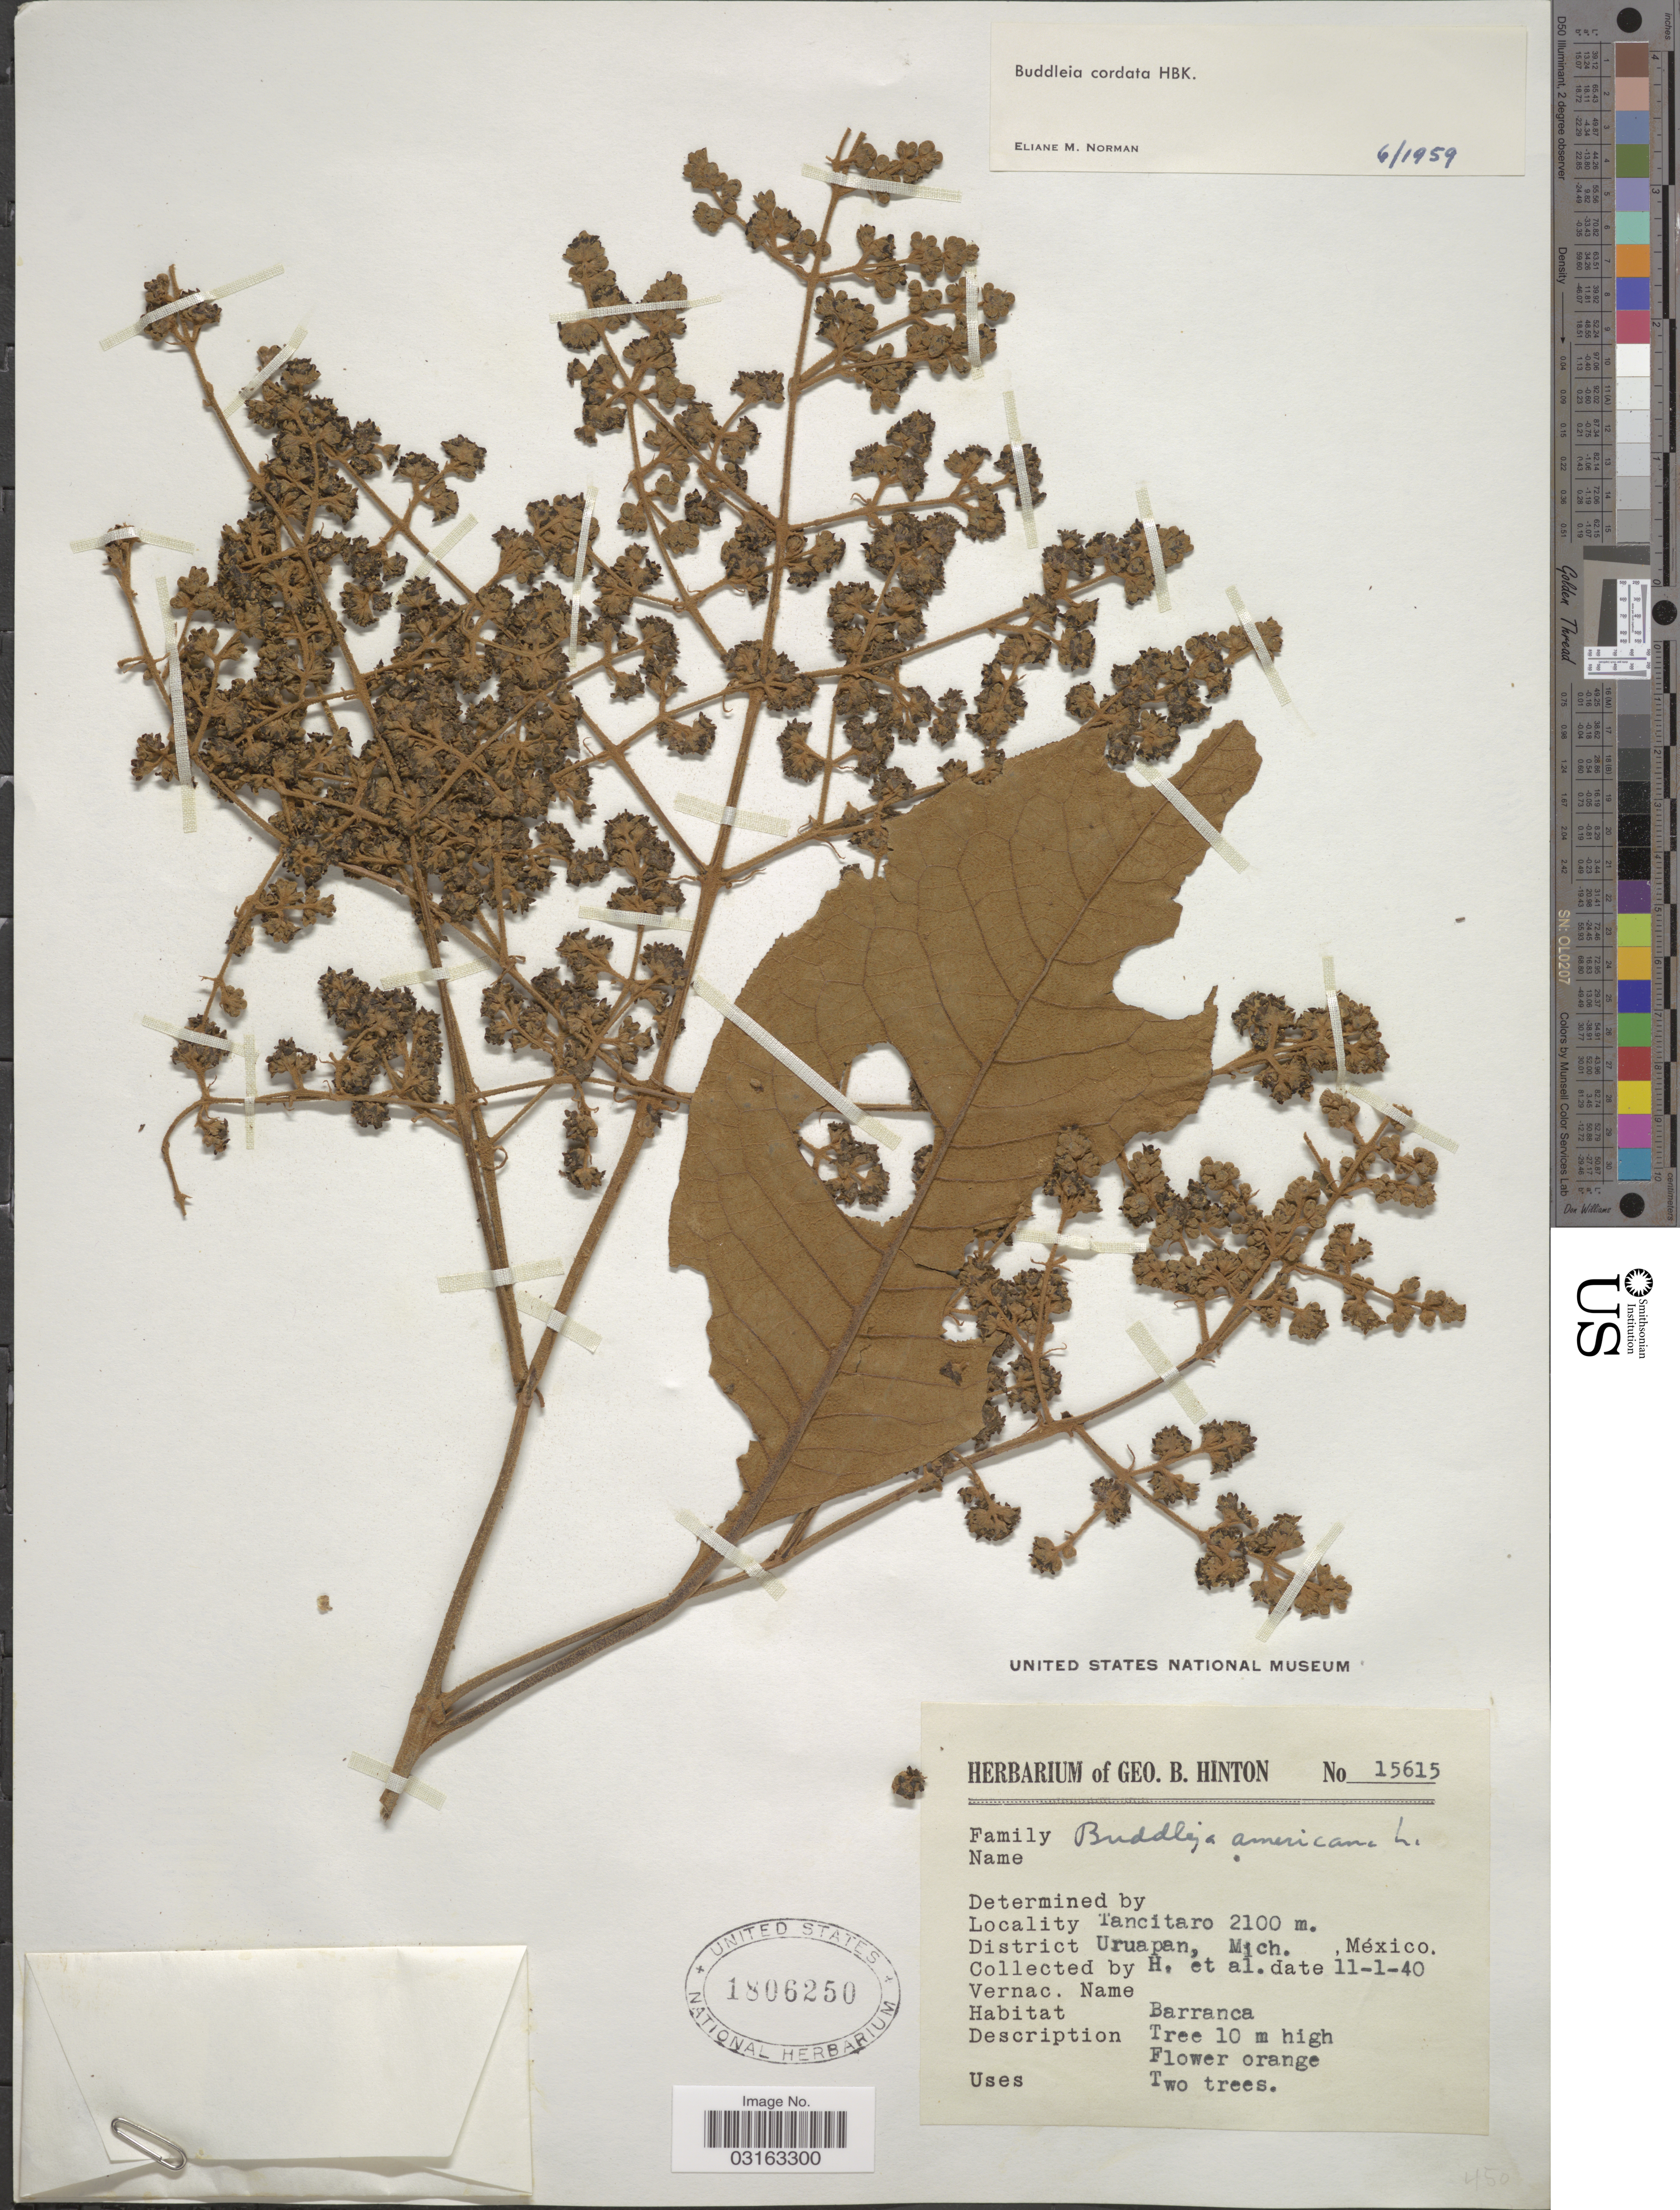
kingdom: Plantae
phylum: Tracheophyta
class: Magnoliopsida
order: Lamiales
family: Scrophulariaceae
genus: Buddleja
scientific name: Buddleja americana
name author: L.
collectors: G. B. Hinton & et al.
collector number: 15615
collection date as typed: Transcribed d/m/y: 11/1/40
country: Mexico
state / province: Michoacán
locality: Tancitaro. District Uruapan.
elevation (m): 2100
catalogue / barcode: US 1806250